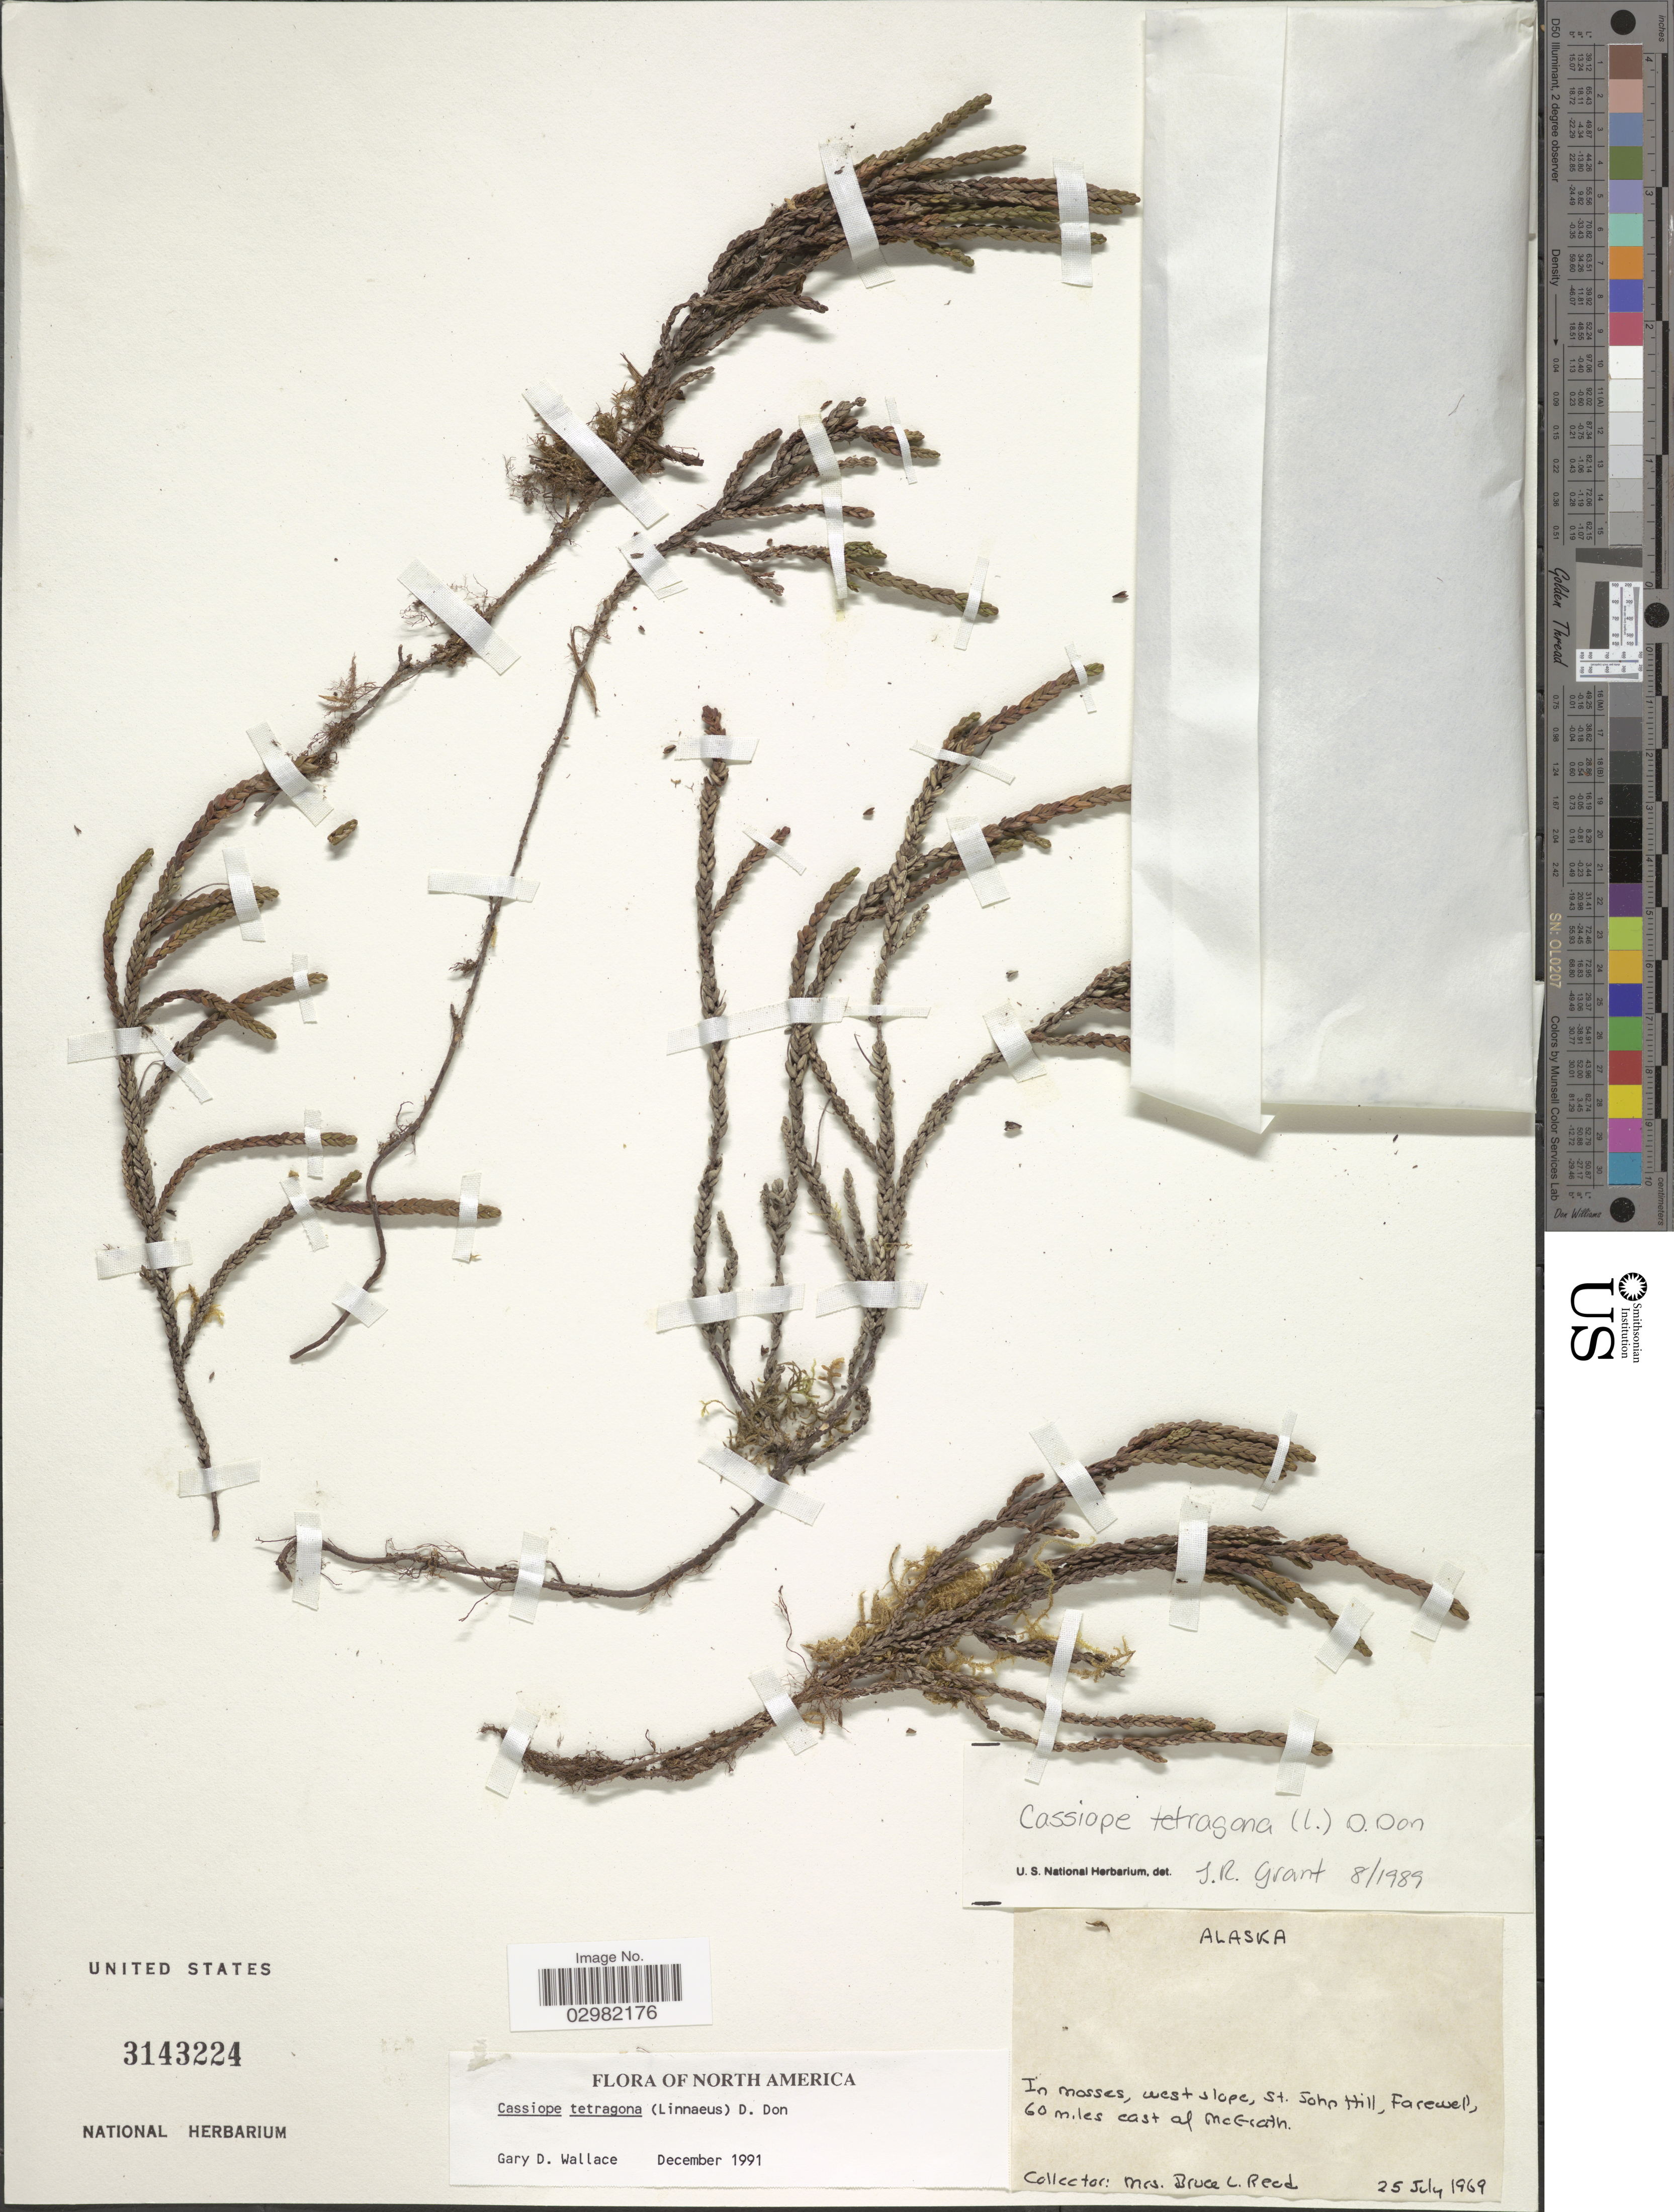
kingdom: Plantae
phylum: Tracheophyta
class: Magnoliopsida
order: Ericales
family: Ericaceae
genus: Cassiope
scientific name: Cassiope tetragona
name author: (L.) D. Don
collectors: B. Reed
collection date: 1969-07-25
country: United States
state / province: Alaska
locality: In mosses, west slope, St. John Hill, Farewel, 60 miles east of McGrath.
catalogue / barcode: US 3143224